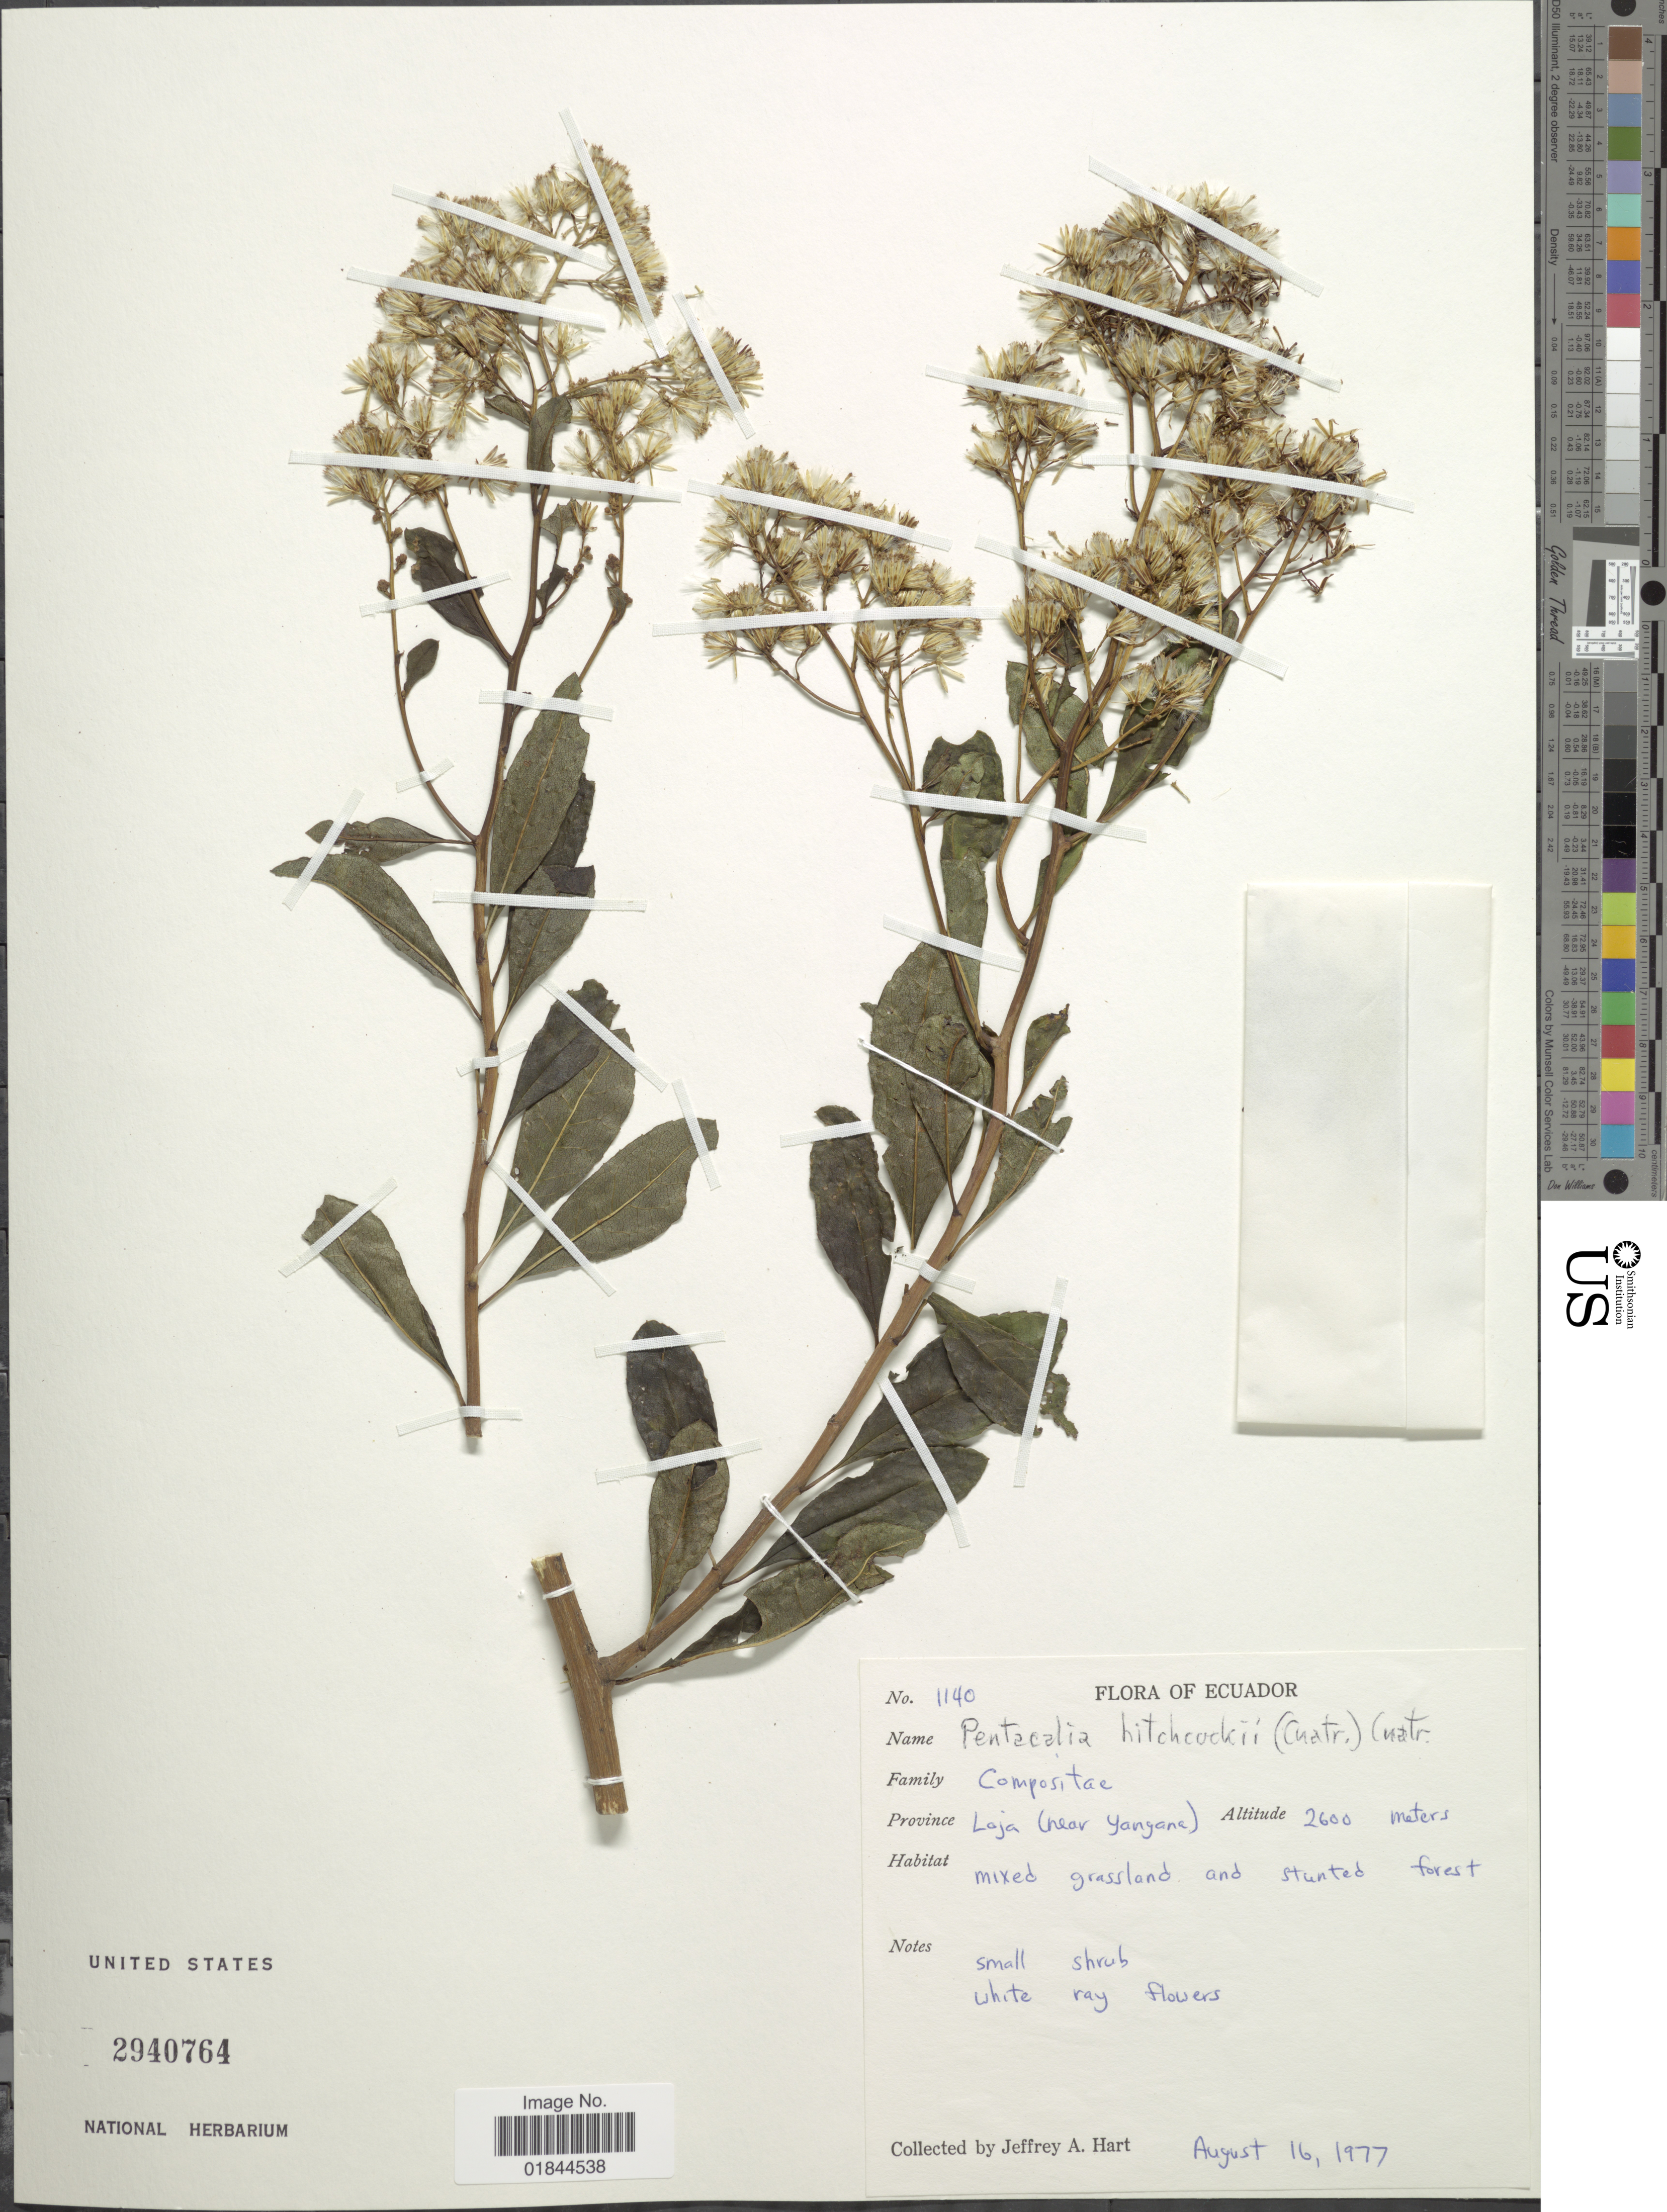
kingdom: Plantae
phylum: Tracheophyta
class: Magnoliopsida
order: Asterales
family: Asteraceae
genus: Pentacalia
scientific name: Pentacalia hitchcockii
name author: (Cuatrec.) Cuatrec.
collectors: J. A. Hart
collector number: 1140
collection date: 1977-08-16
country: Ecuador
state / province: Loja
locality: Loja (near Yanyana)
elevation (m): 2600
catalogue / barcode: US 2940764